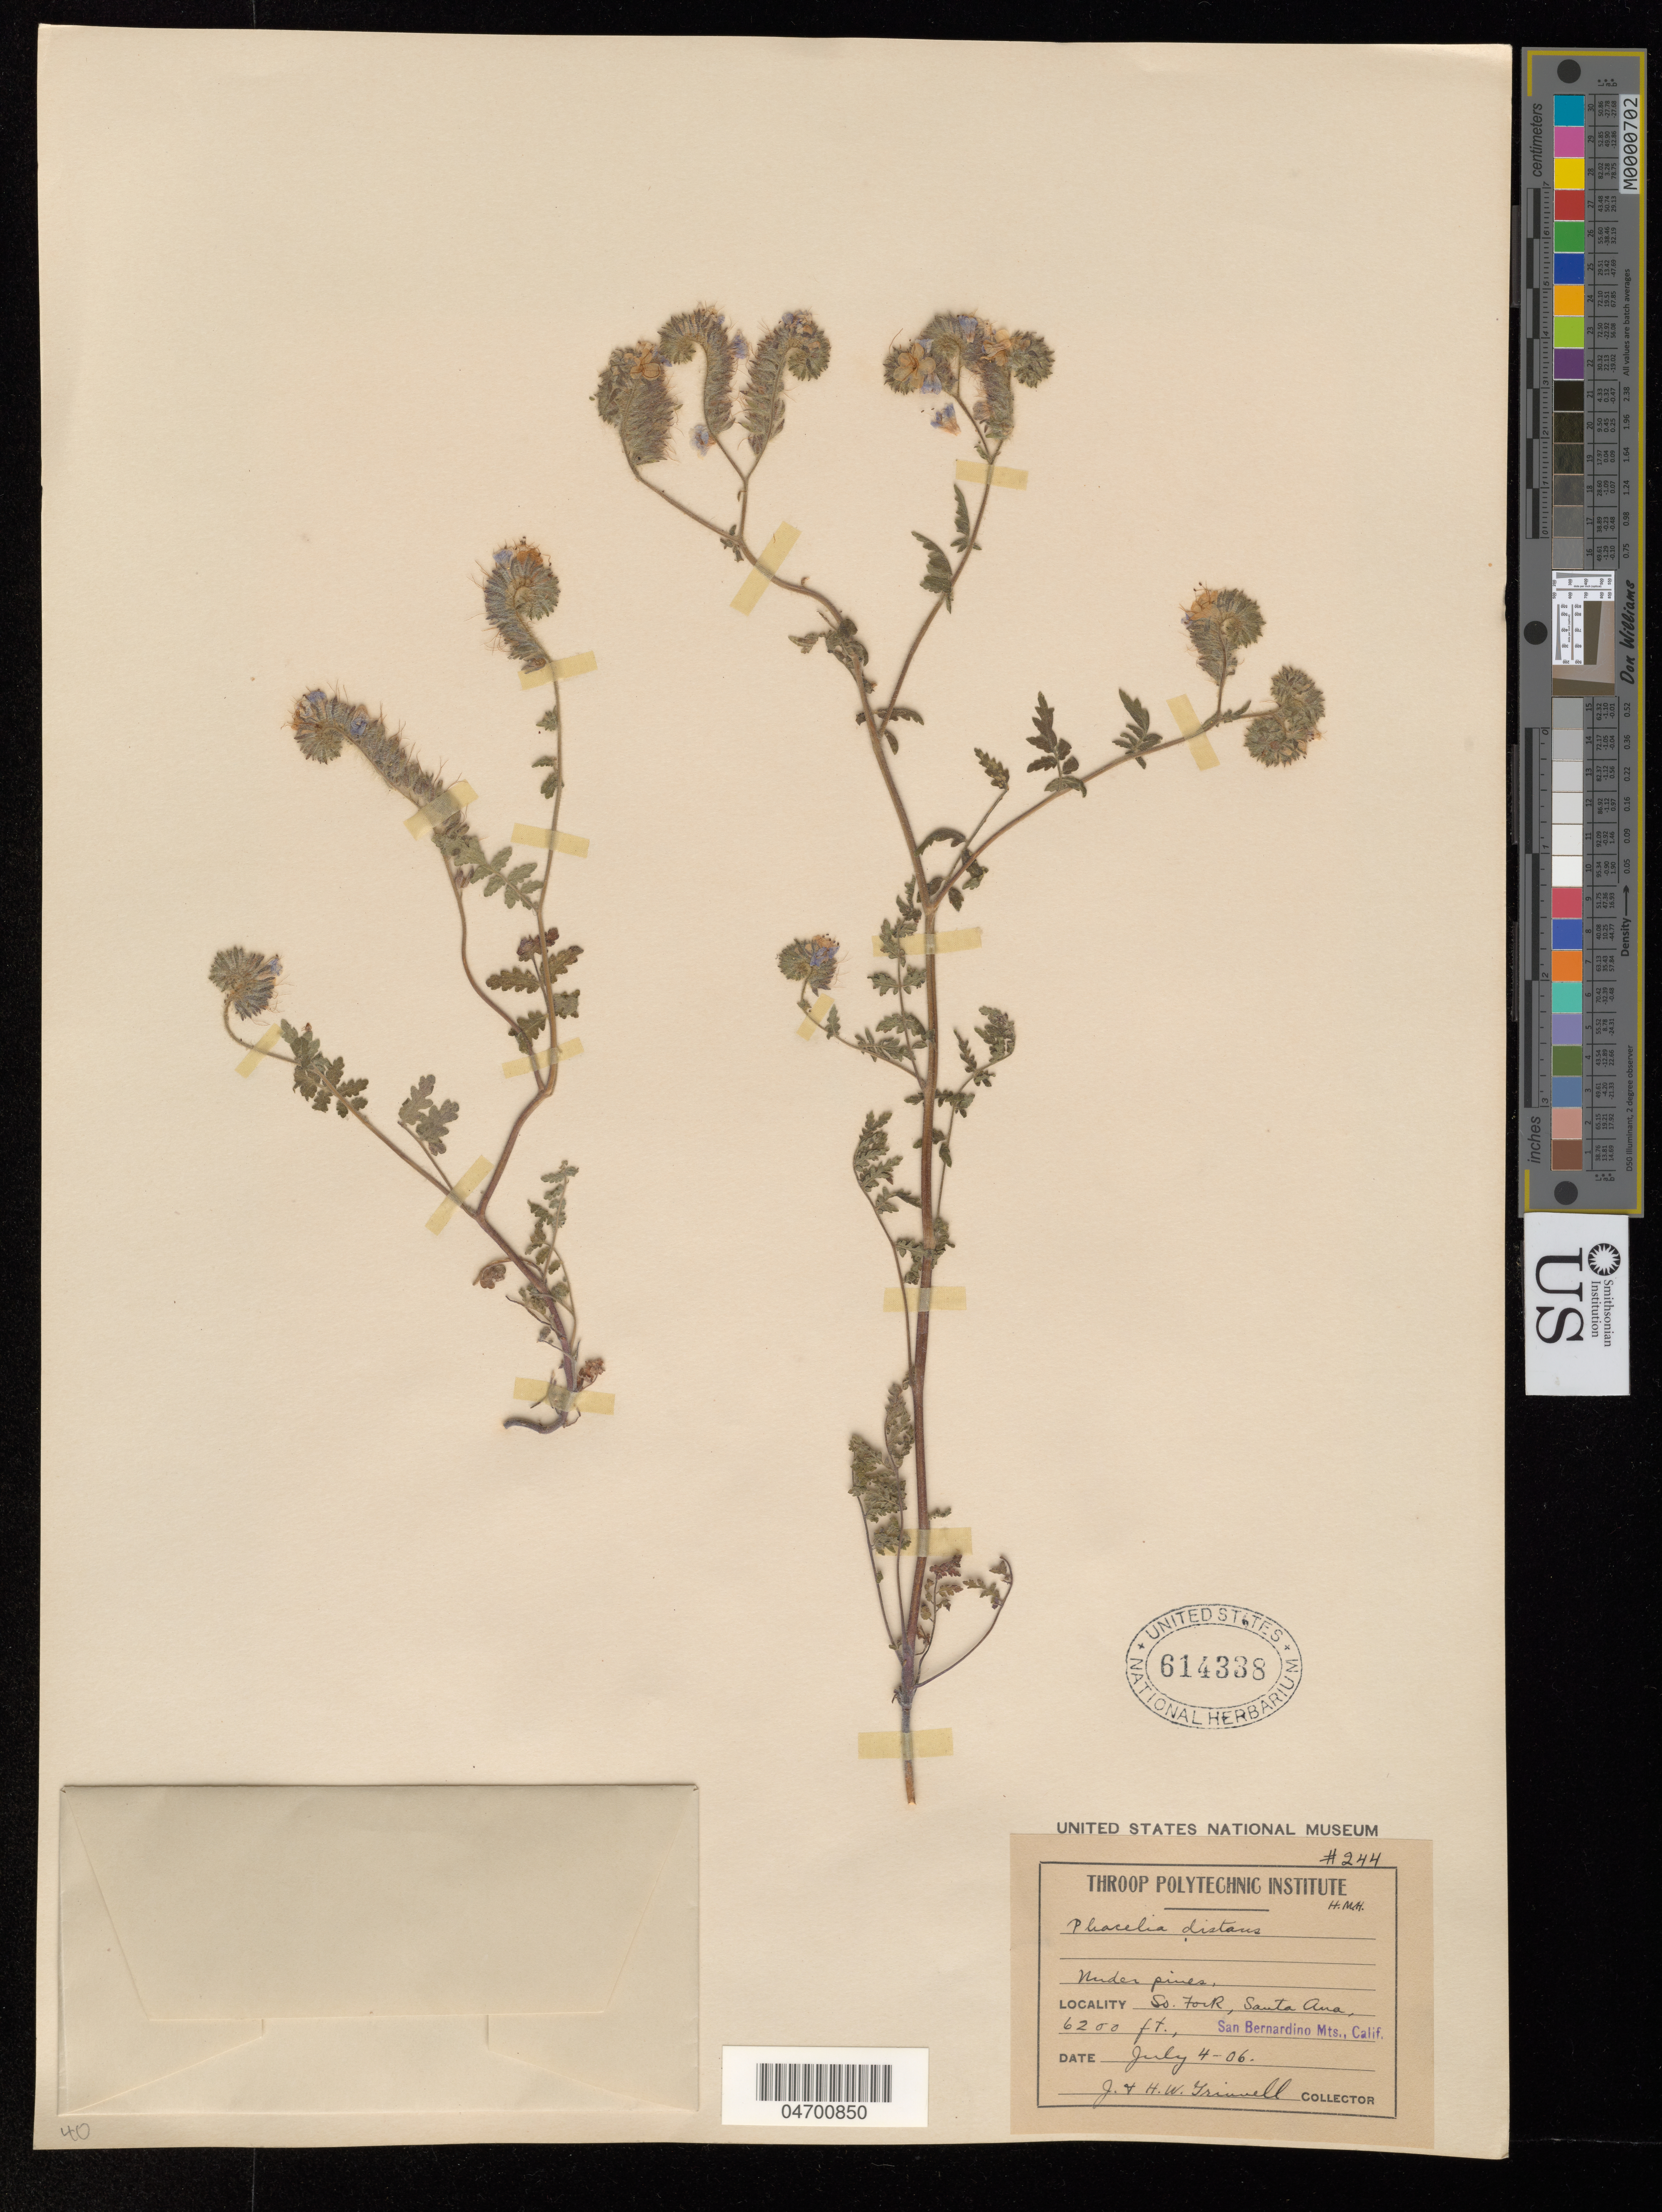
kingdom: Plantae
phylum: Tracheophyta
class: Magnoliopsida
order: Boraginales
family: Hydrophyllaceae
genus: Phacelia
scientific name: Phacelia distans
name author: Benth.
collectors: J. Grinnell & H. Grinnell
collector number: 244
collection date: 2006-07-04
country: United States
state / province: California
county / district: San Bernardino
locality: So. Fork, Santa Ana, San Bernardino Mts.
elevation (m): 1890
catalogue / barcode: US 614338